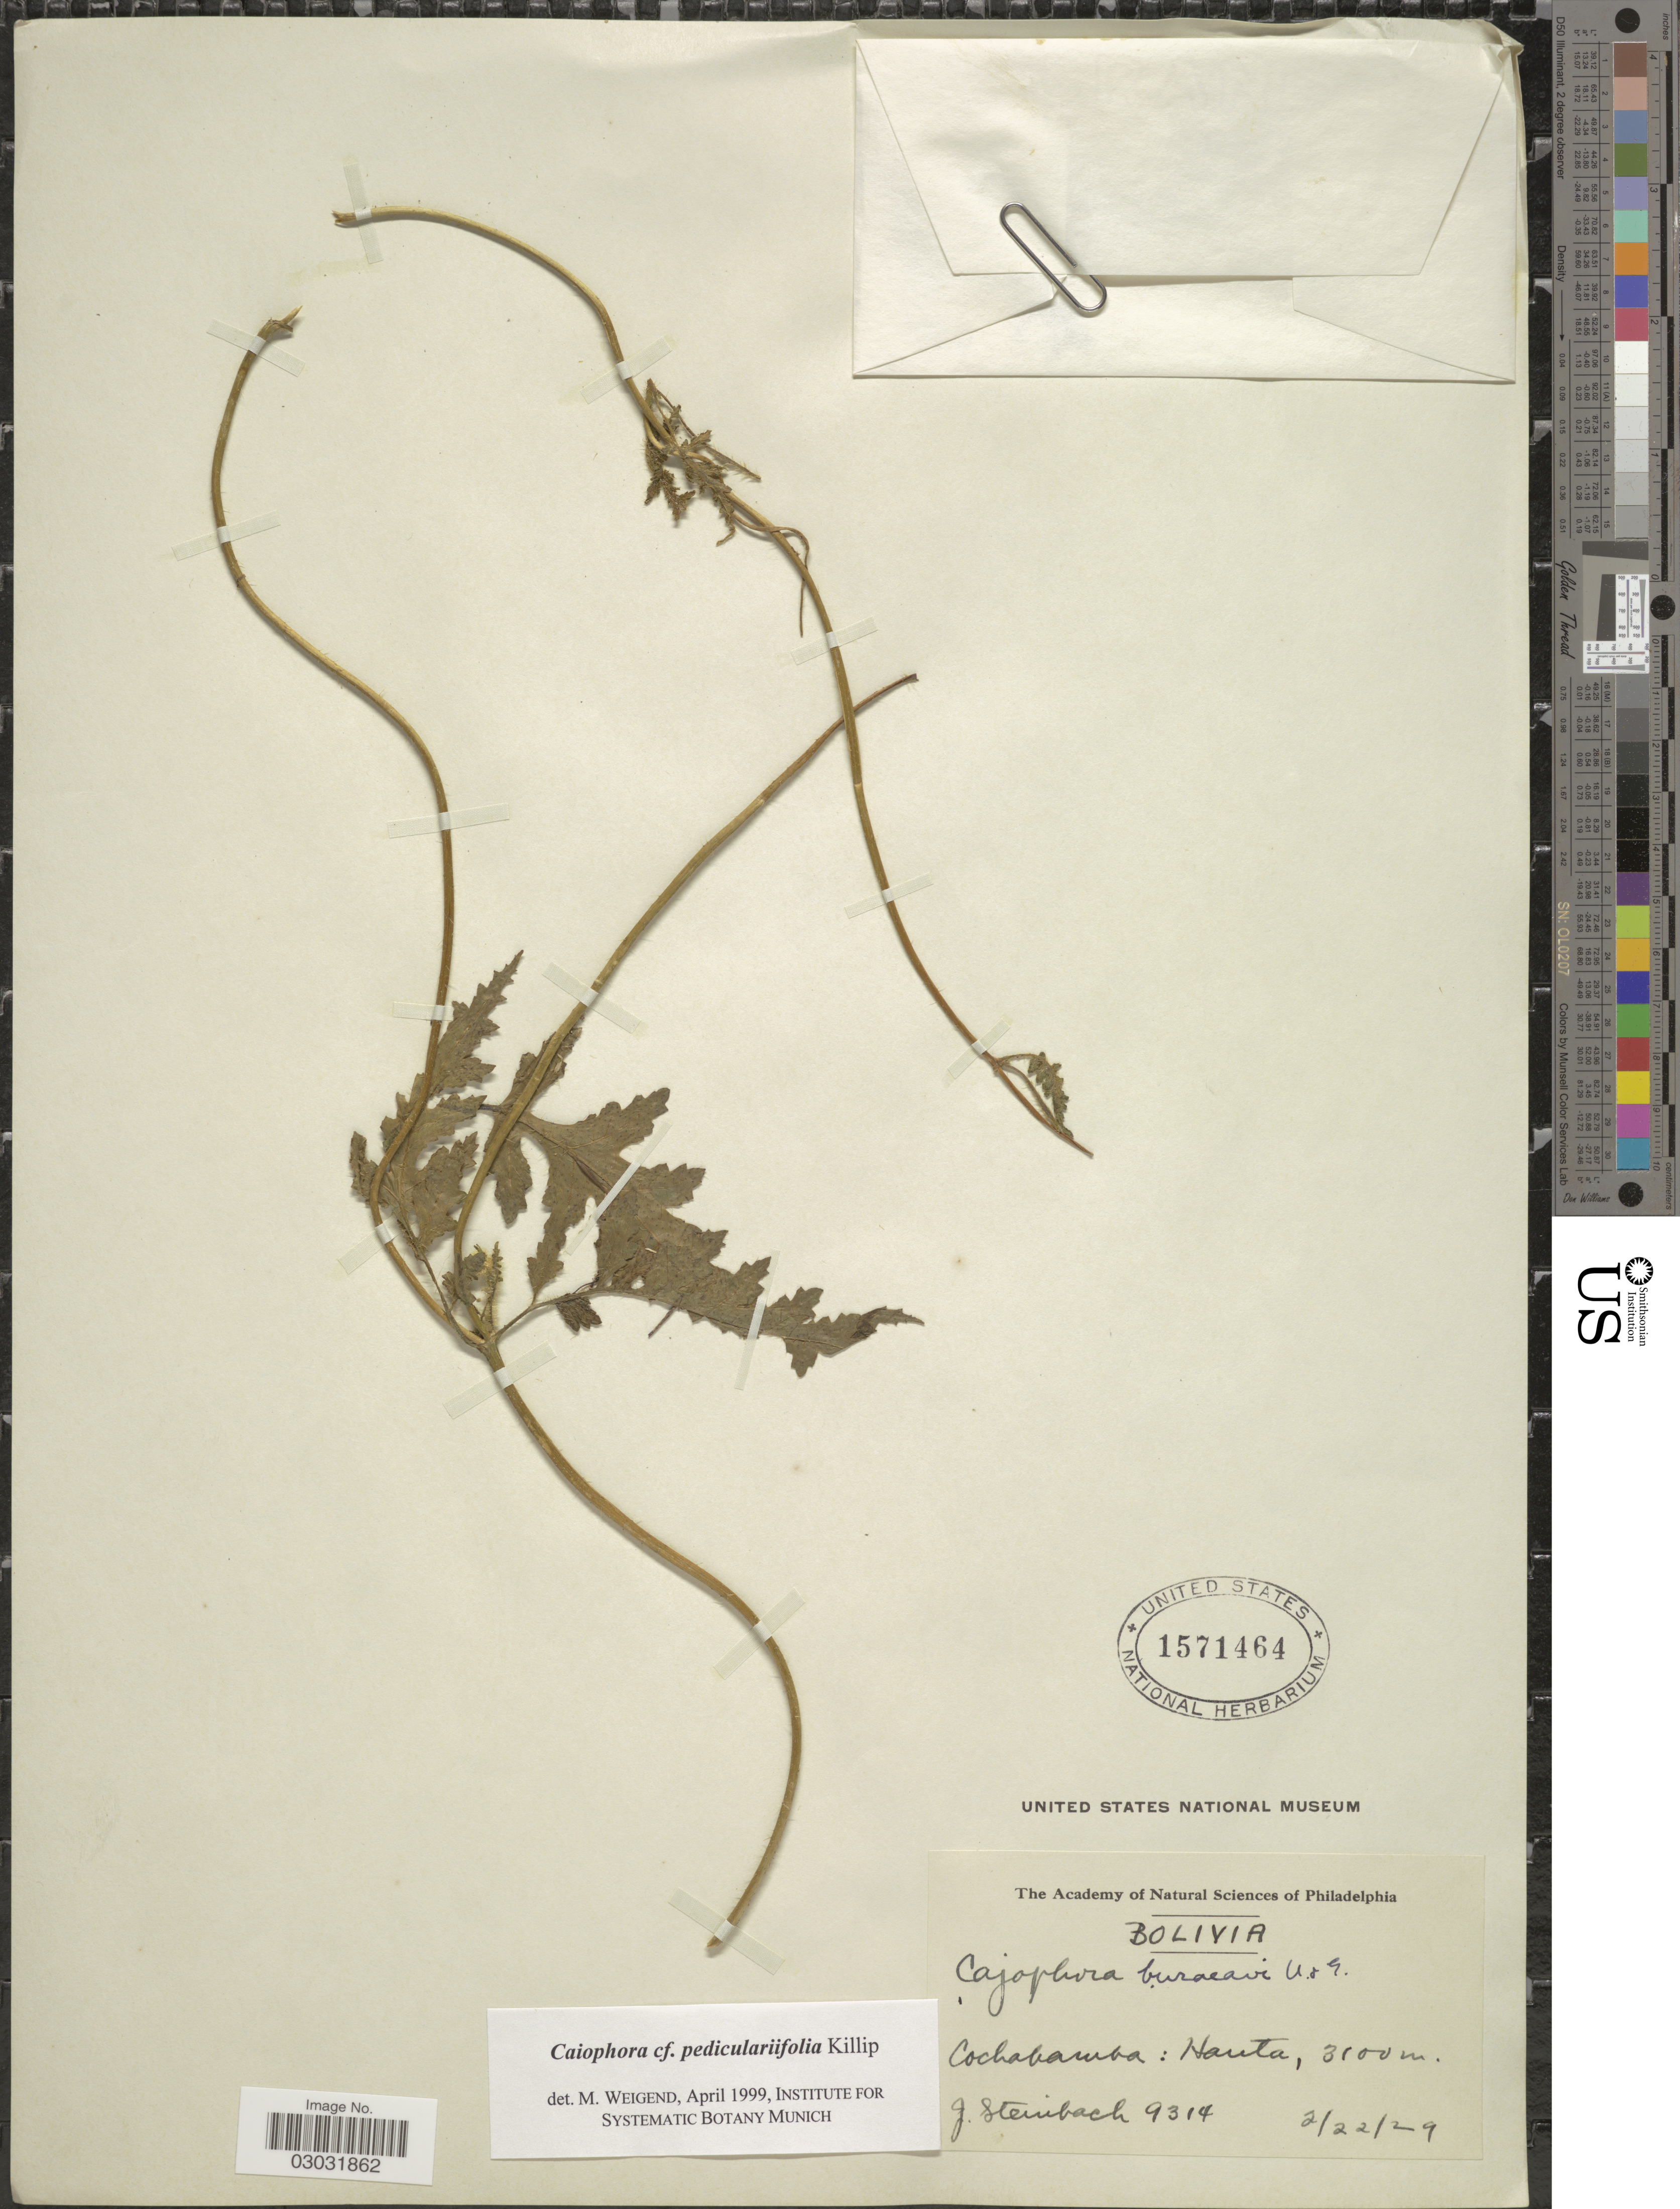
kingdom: Plantae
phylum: Tracheophyta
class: Magnoliopsida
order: Cornales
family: Loasaceae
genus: Caiophora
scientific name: Caiophora pedicularifolia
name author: Killip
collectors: J. Steinbach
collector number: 9314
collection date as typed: Transcribed d/m/y: 22/2/29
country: Bolivia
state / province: Cochabamba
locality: Hauta.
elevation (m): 3100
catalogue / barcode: US 1571464